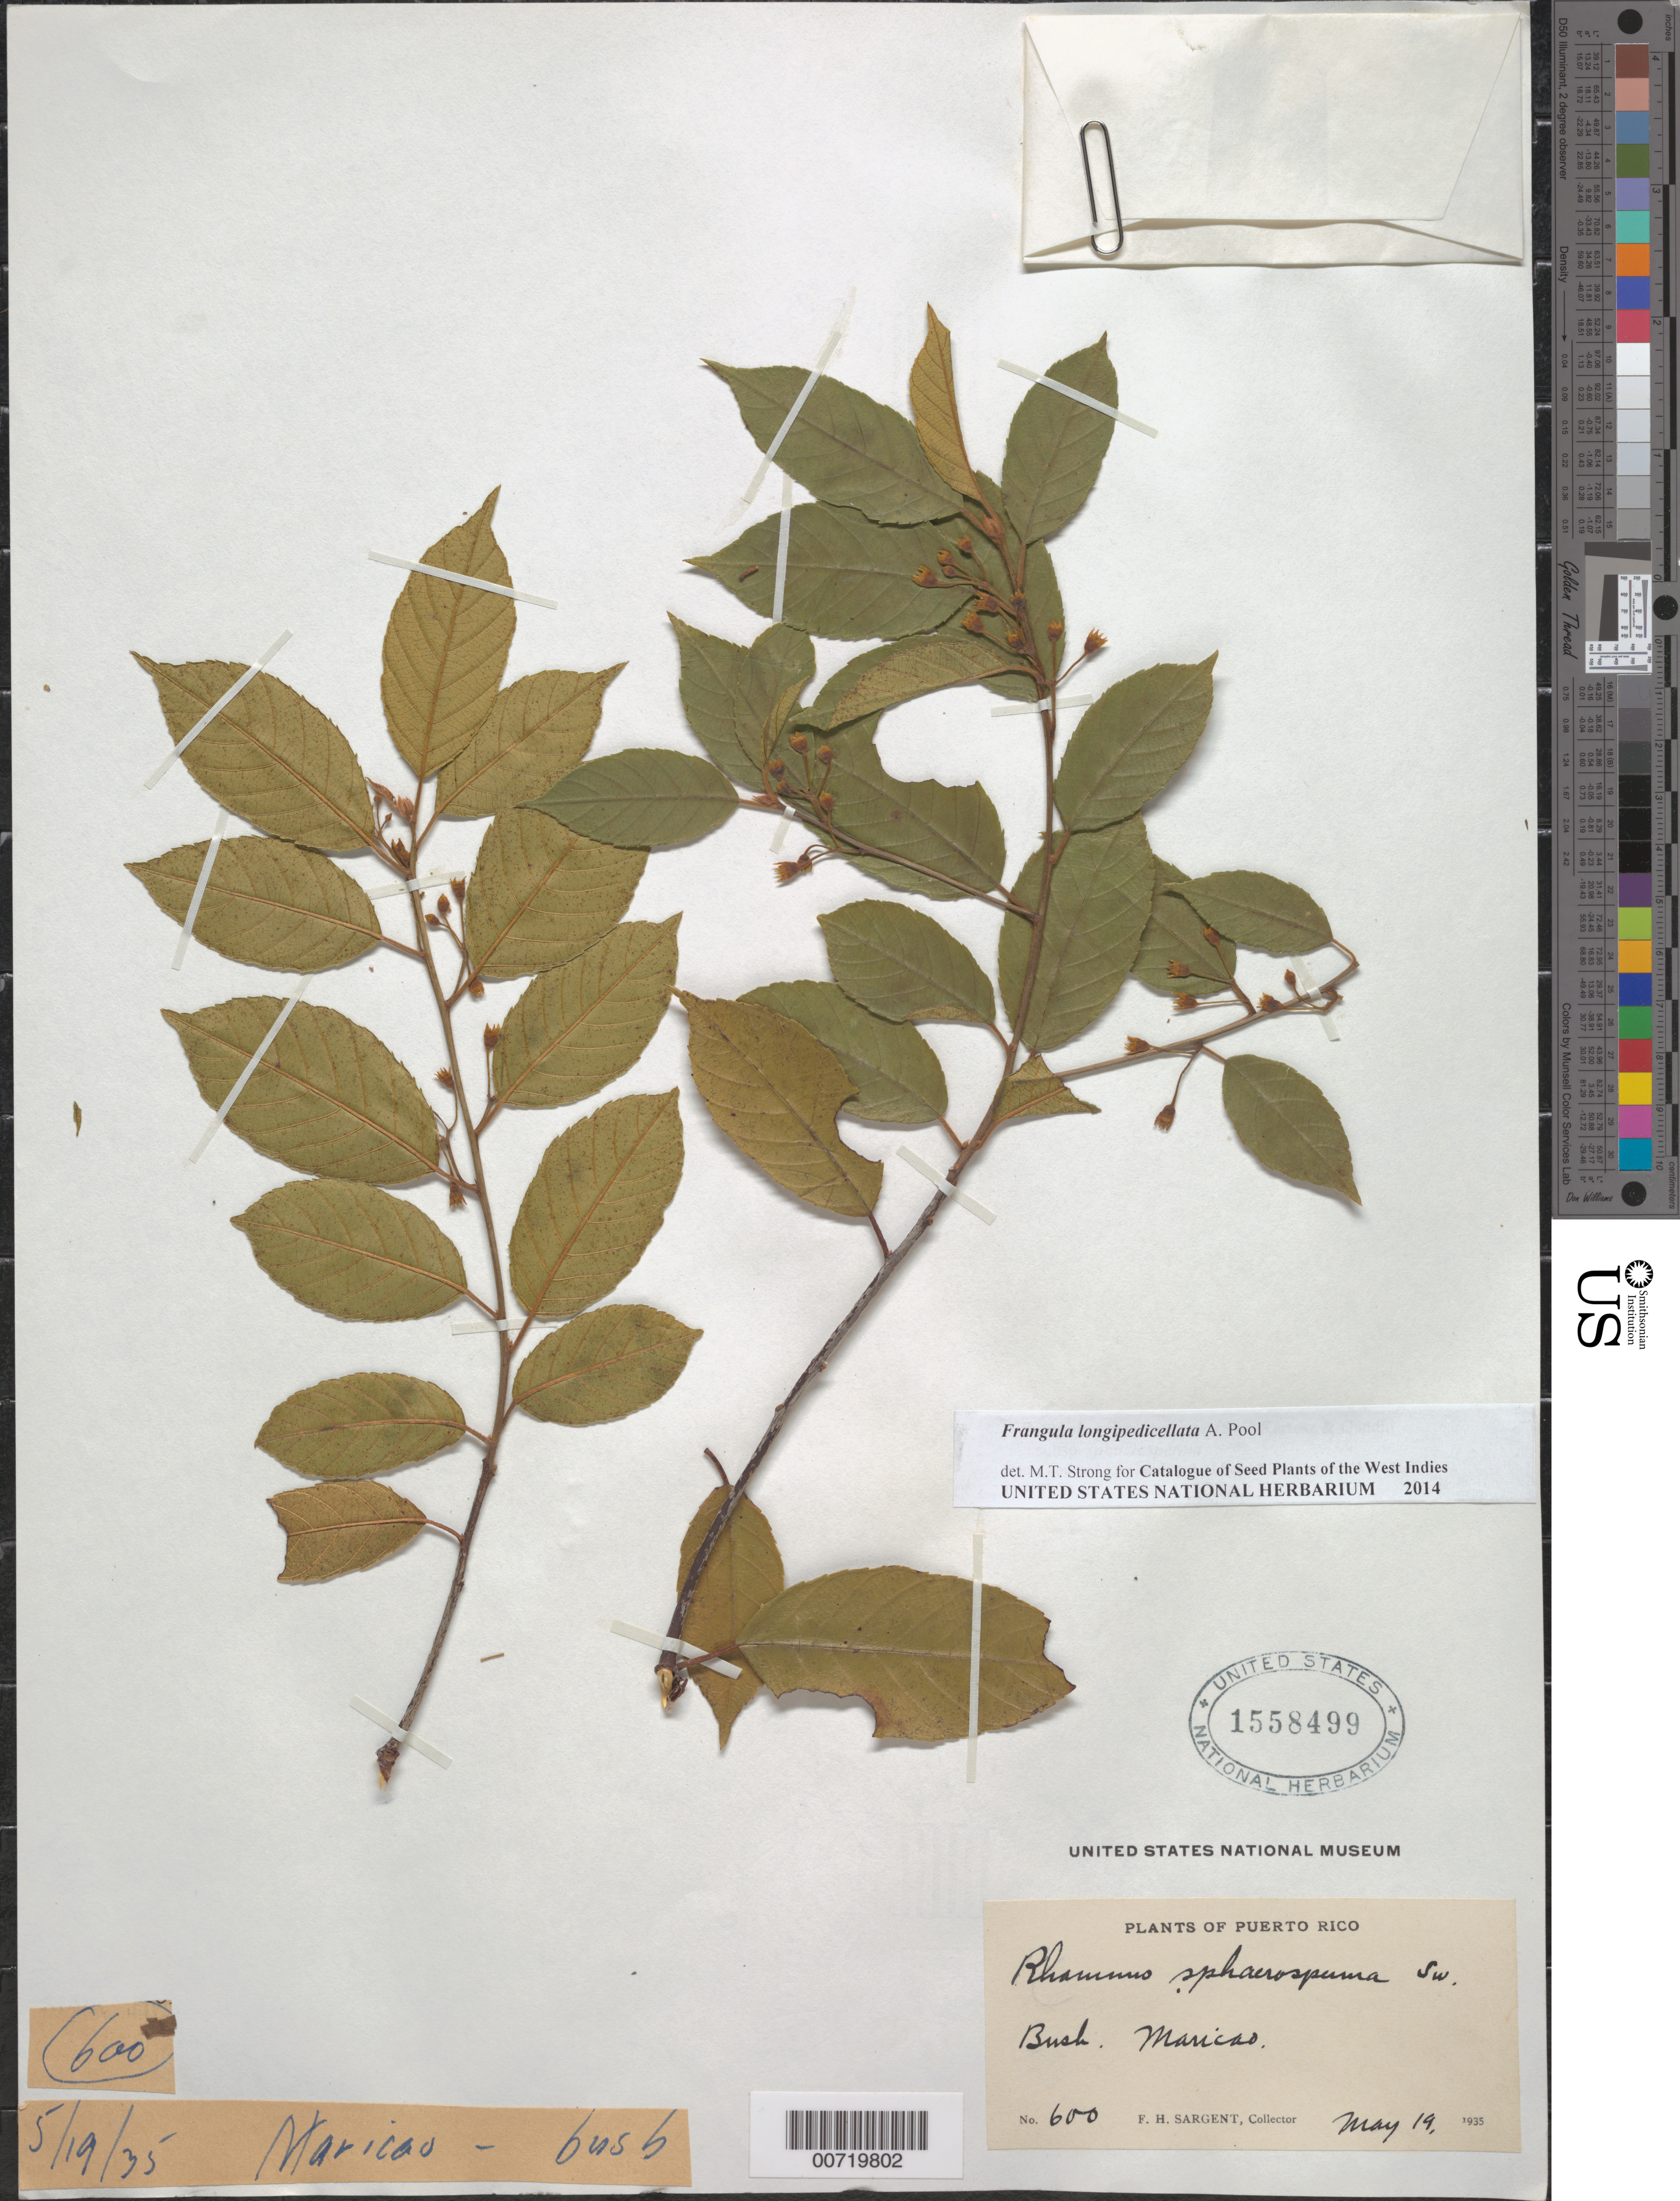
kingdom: Plantae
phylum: Tracheophyta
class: Magnoliopsida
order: Rosales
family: Rhamnaceae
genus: Frangula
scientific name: Frangula longipedicellata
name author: A. Pool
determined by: Strong, M. T., (US), Smithsonian Institution - National Museum of Natural History (UNITED STATES)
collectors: F. H. Sargent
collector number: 600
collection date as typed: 19 May 1935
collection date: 1935-05-19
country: Puerto Rico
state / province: Maricao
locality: Maricao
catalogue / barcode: US 1558499